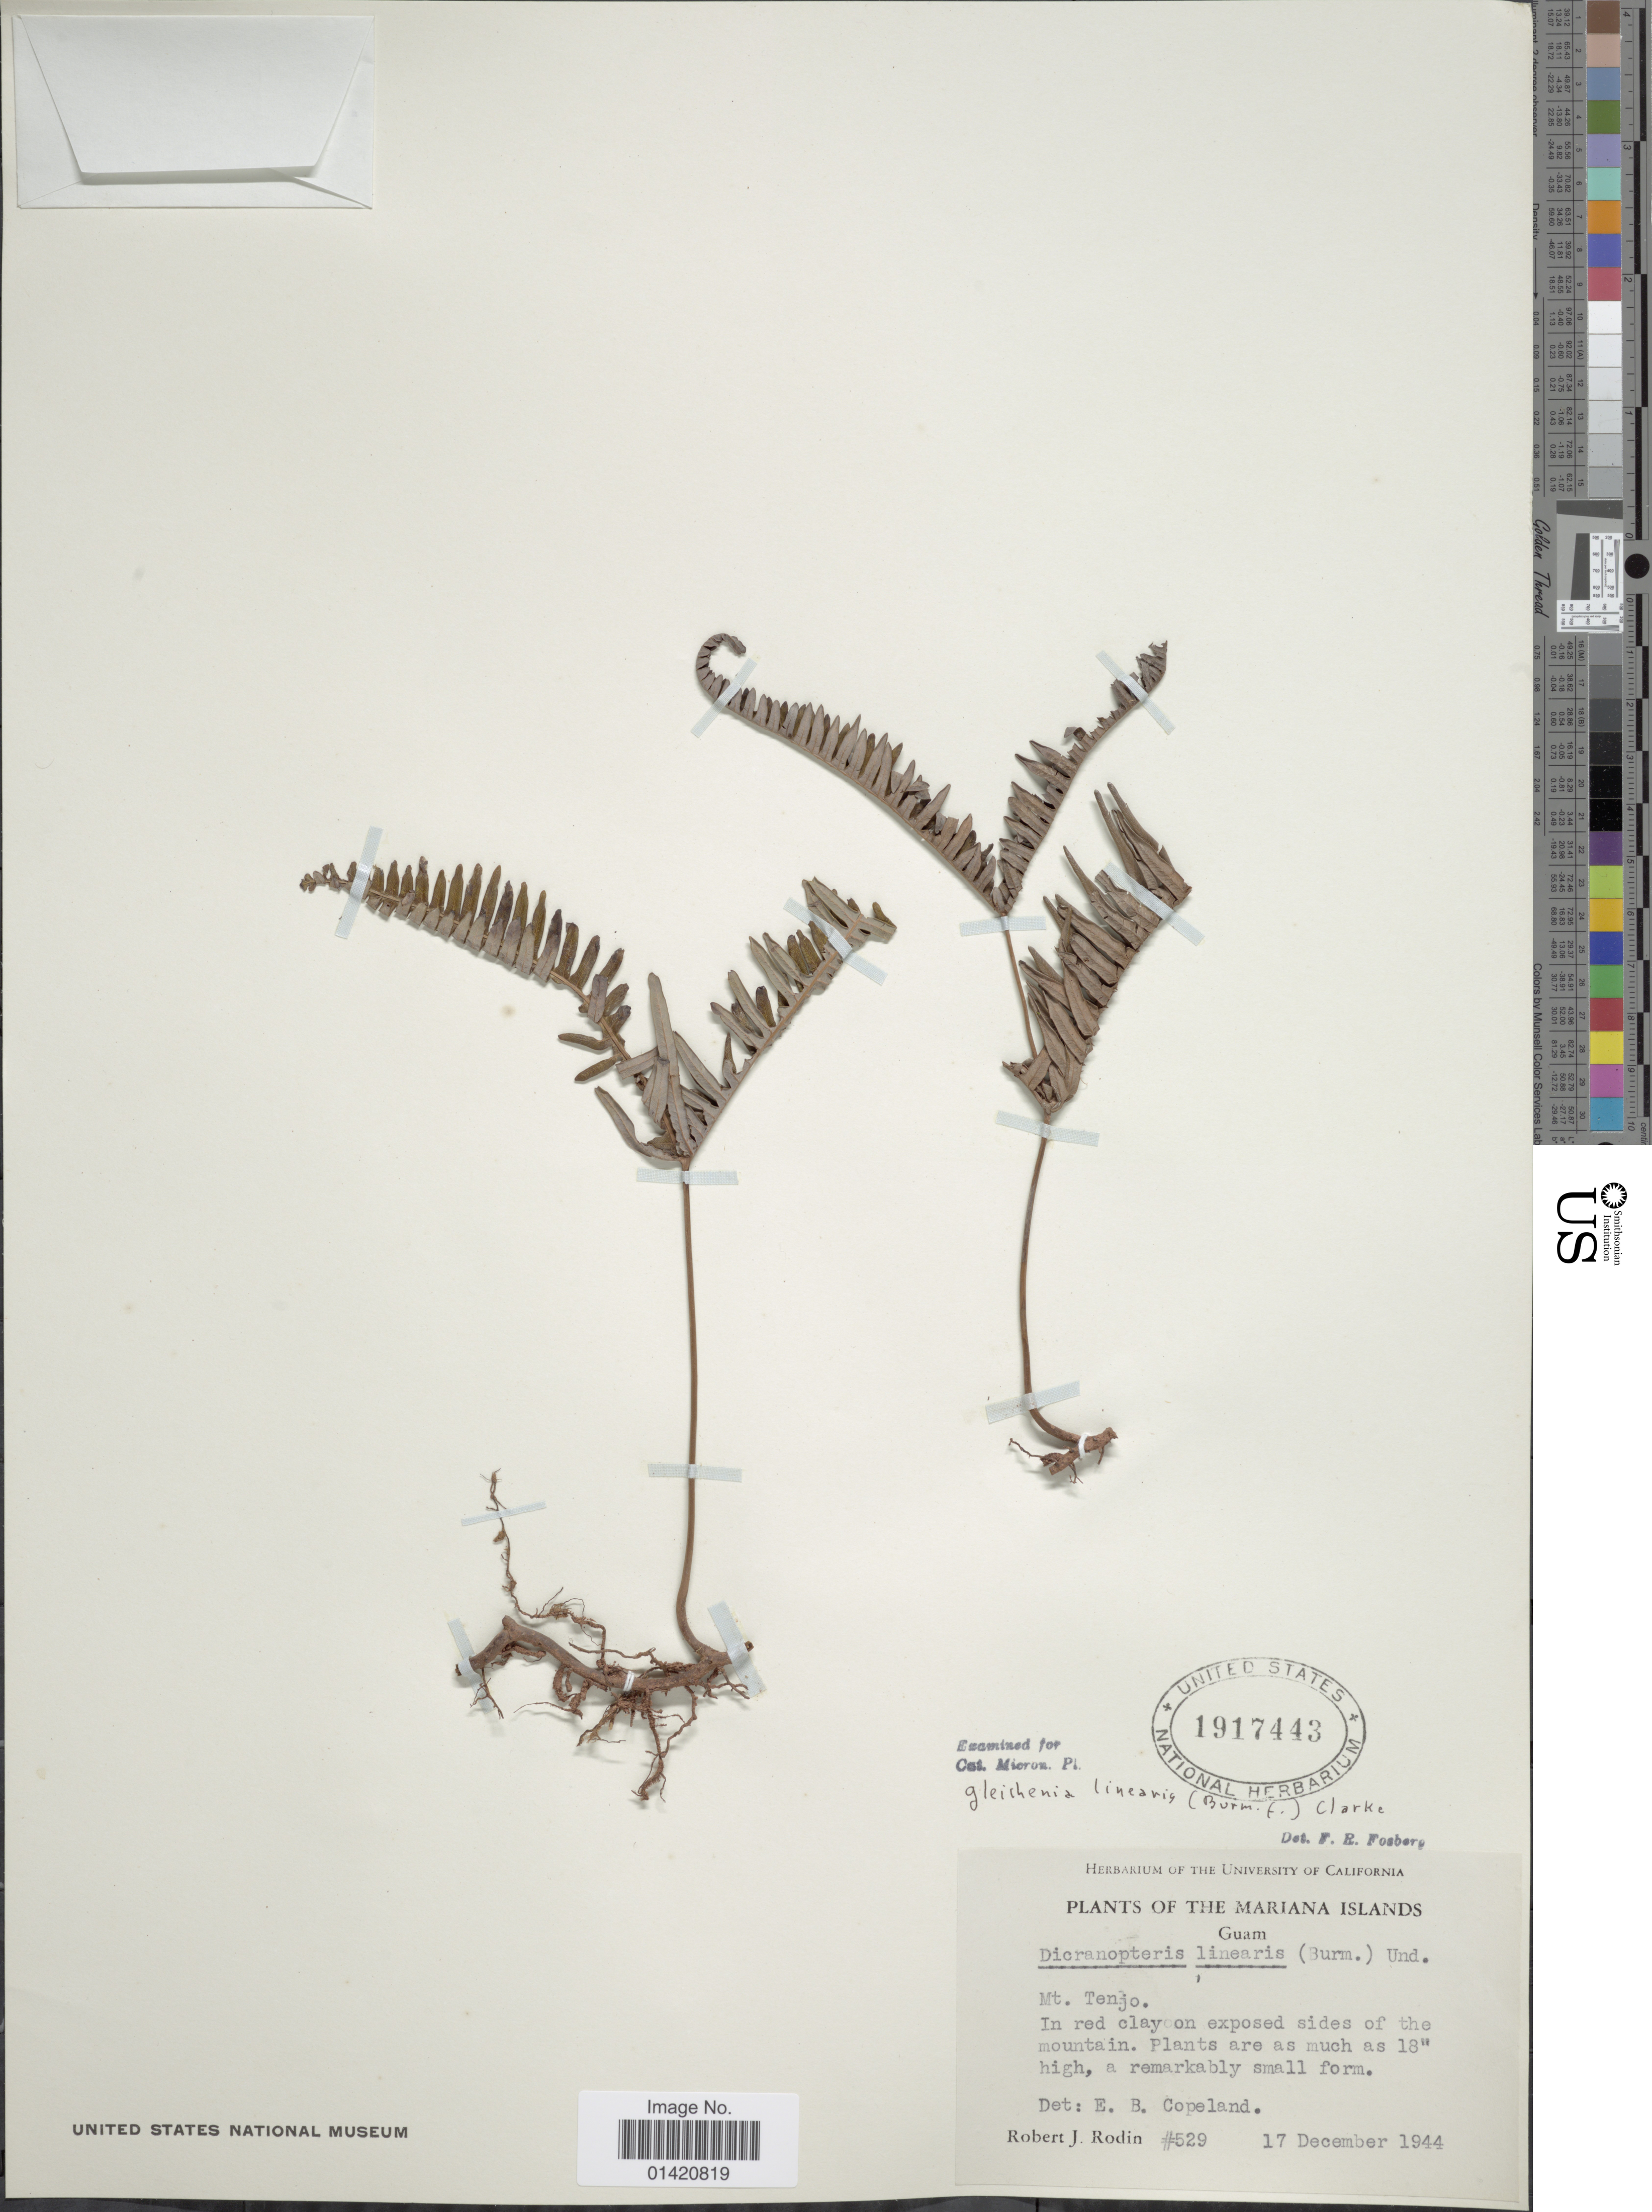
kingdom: Plantae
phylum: Tracheophyta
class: Polypodiopsida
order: Gleicheniales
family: Gleicheniaceae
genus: Dicranopteris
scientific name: Dicranopteris linearis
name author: (Burm. f.) Underw.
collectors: R. J. Rodin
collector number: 529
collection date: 1944-12-17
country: Guam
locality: The Mariana Hills, Guam, Mt Tenjo, In red clayoon expoed sides of the mountain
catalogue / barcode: US 1917443